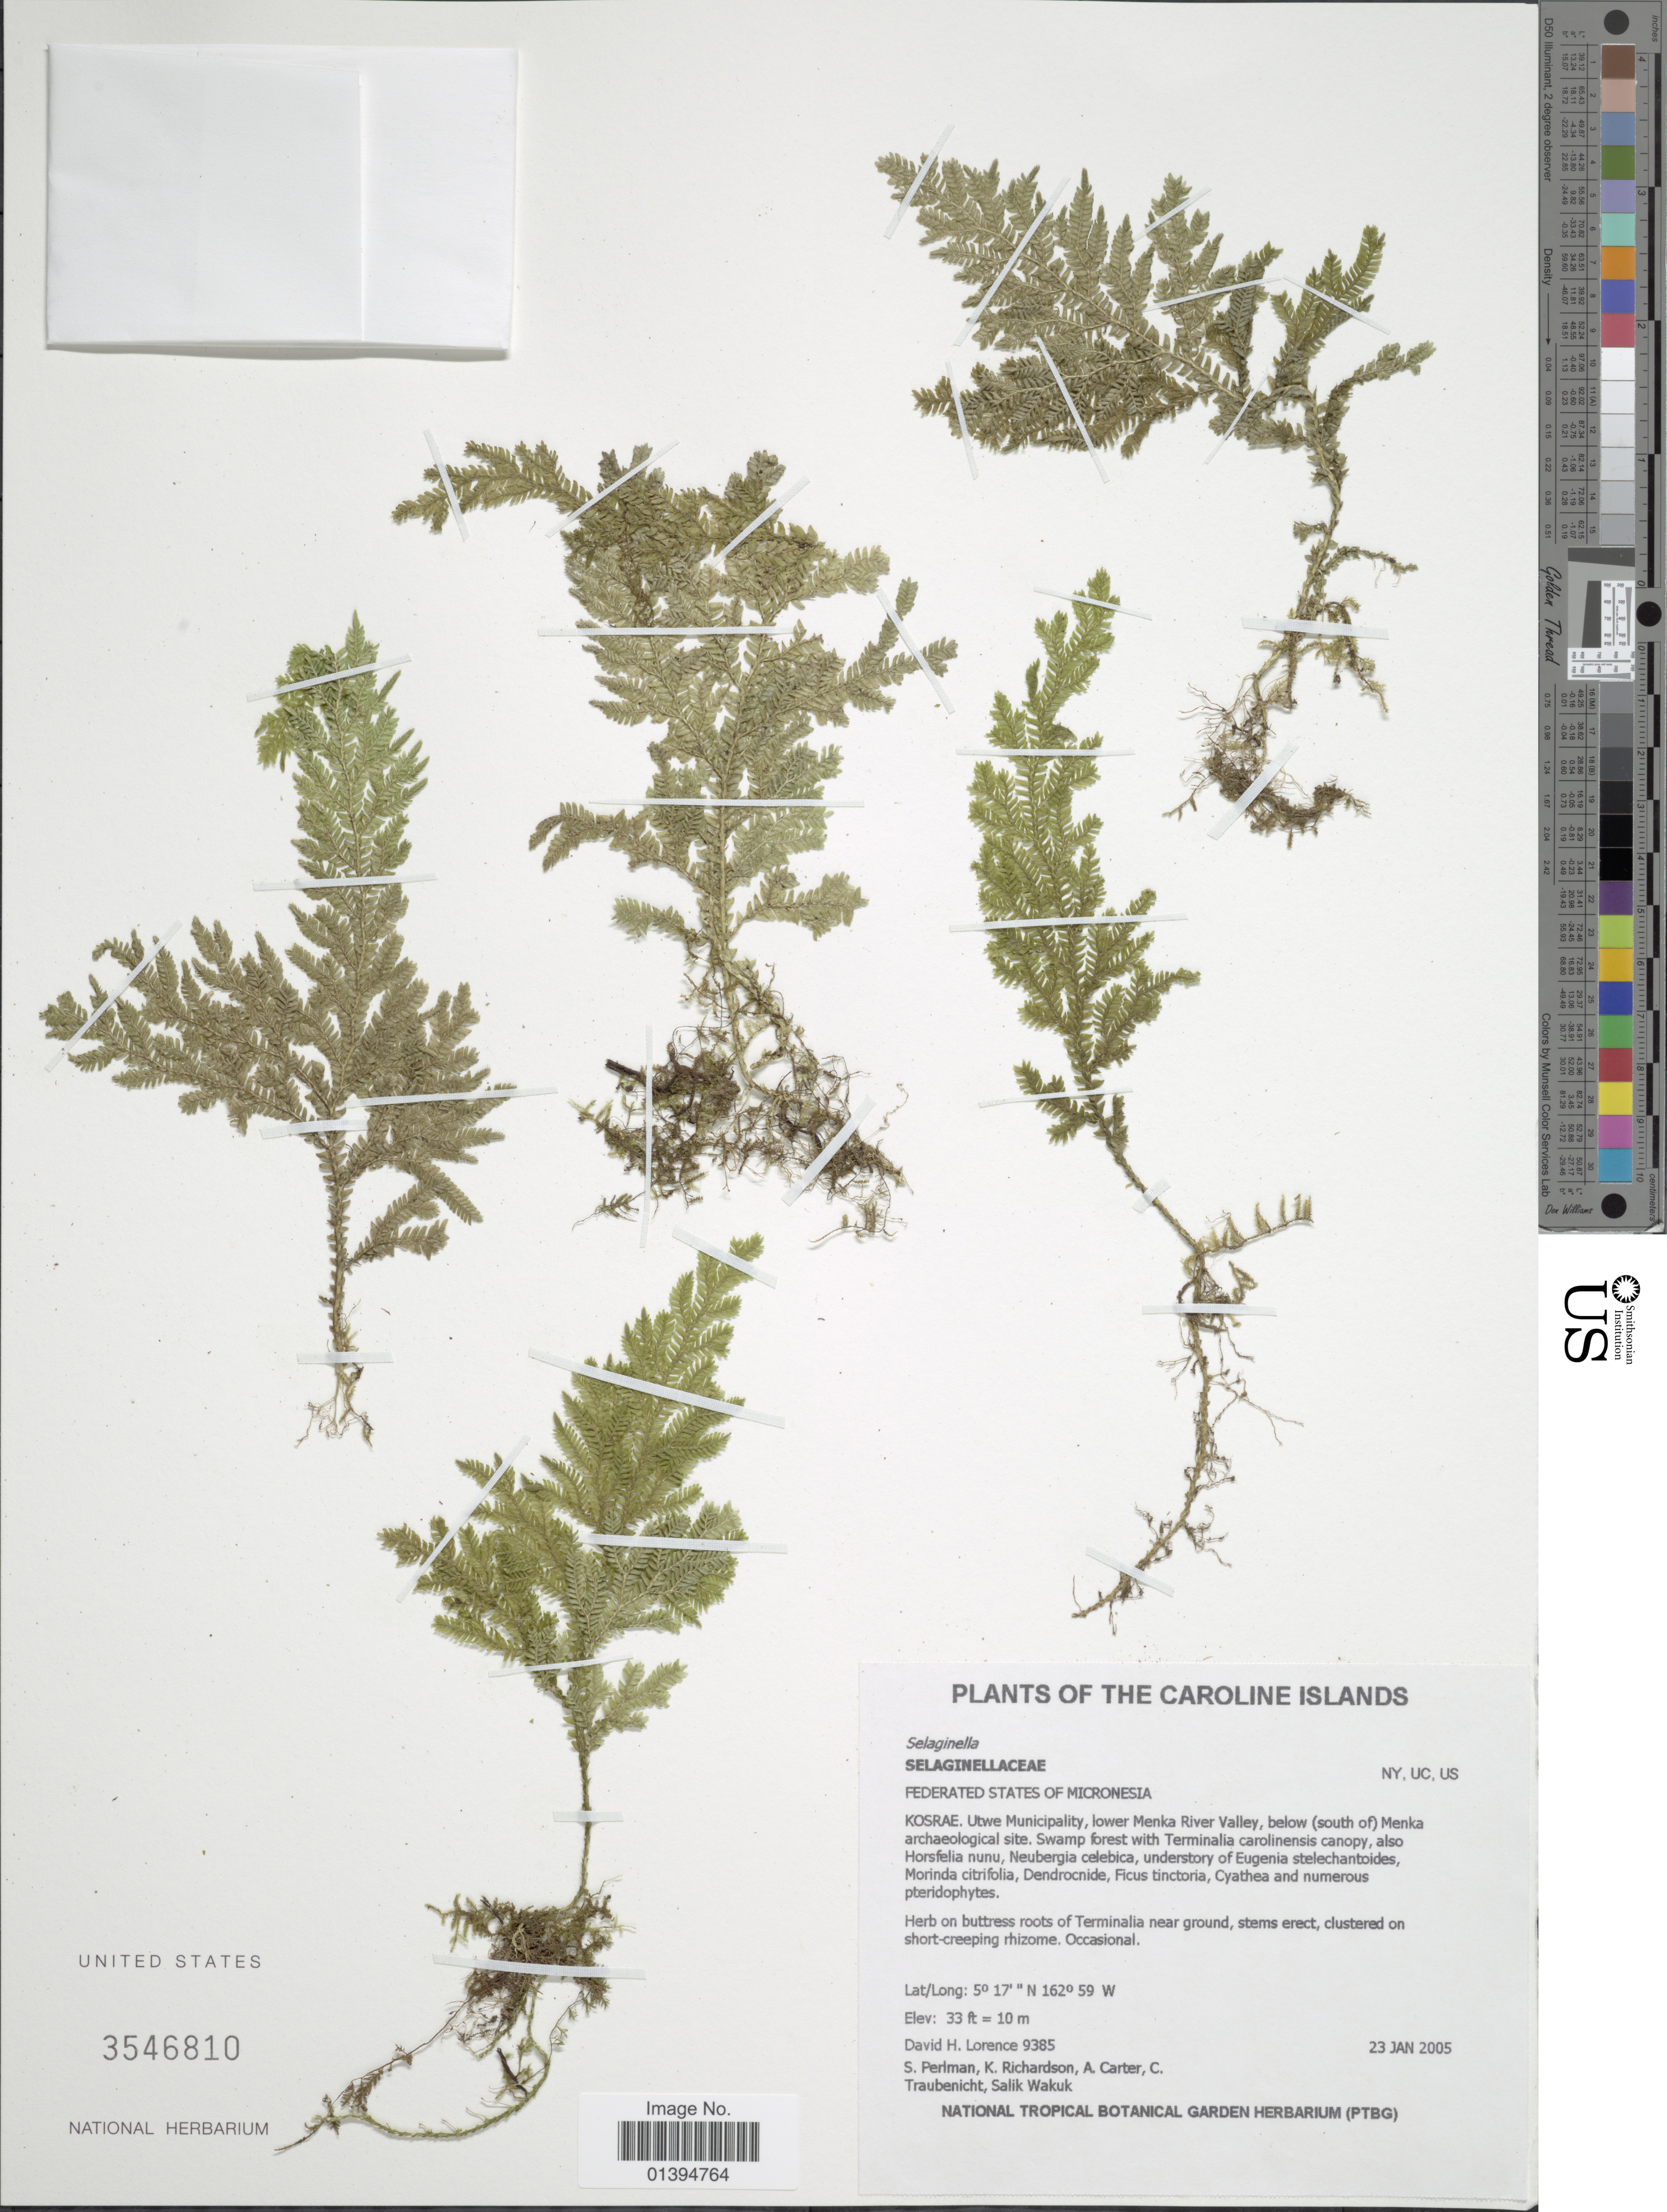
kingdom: Plantae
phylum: Tracheophyta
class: Lycopodiopsida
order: Selaginellales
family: Selaginellaceae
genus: Selaginella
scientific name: Selaginella sp.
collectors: D. Lorence, S. Perlman, K. Richardson, A. Carter & et al.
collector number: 9385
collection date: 2005-01-23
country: Micronesia, Federated States of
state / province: Kosrae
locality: Caroline Islands, Utwe Municipality, lower Meka River Valley, below (south of) Menka archaeological site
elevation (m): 10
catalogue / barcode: US 3546810